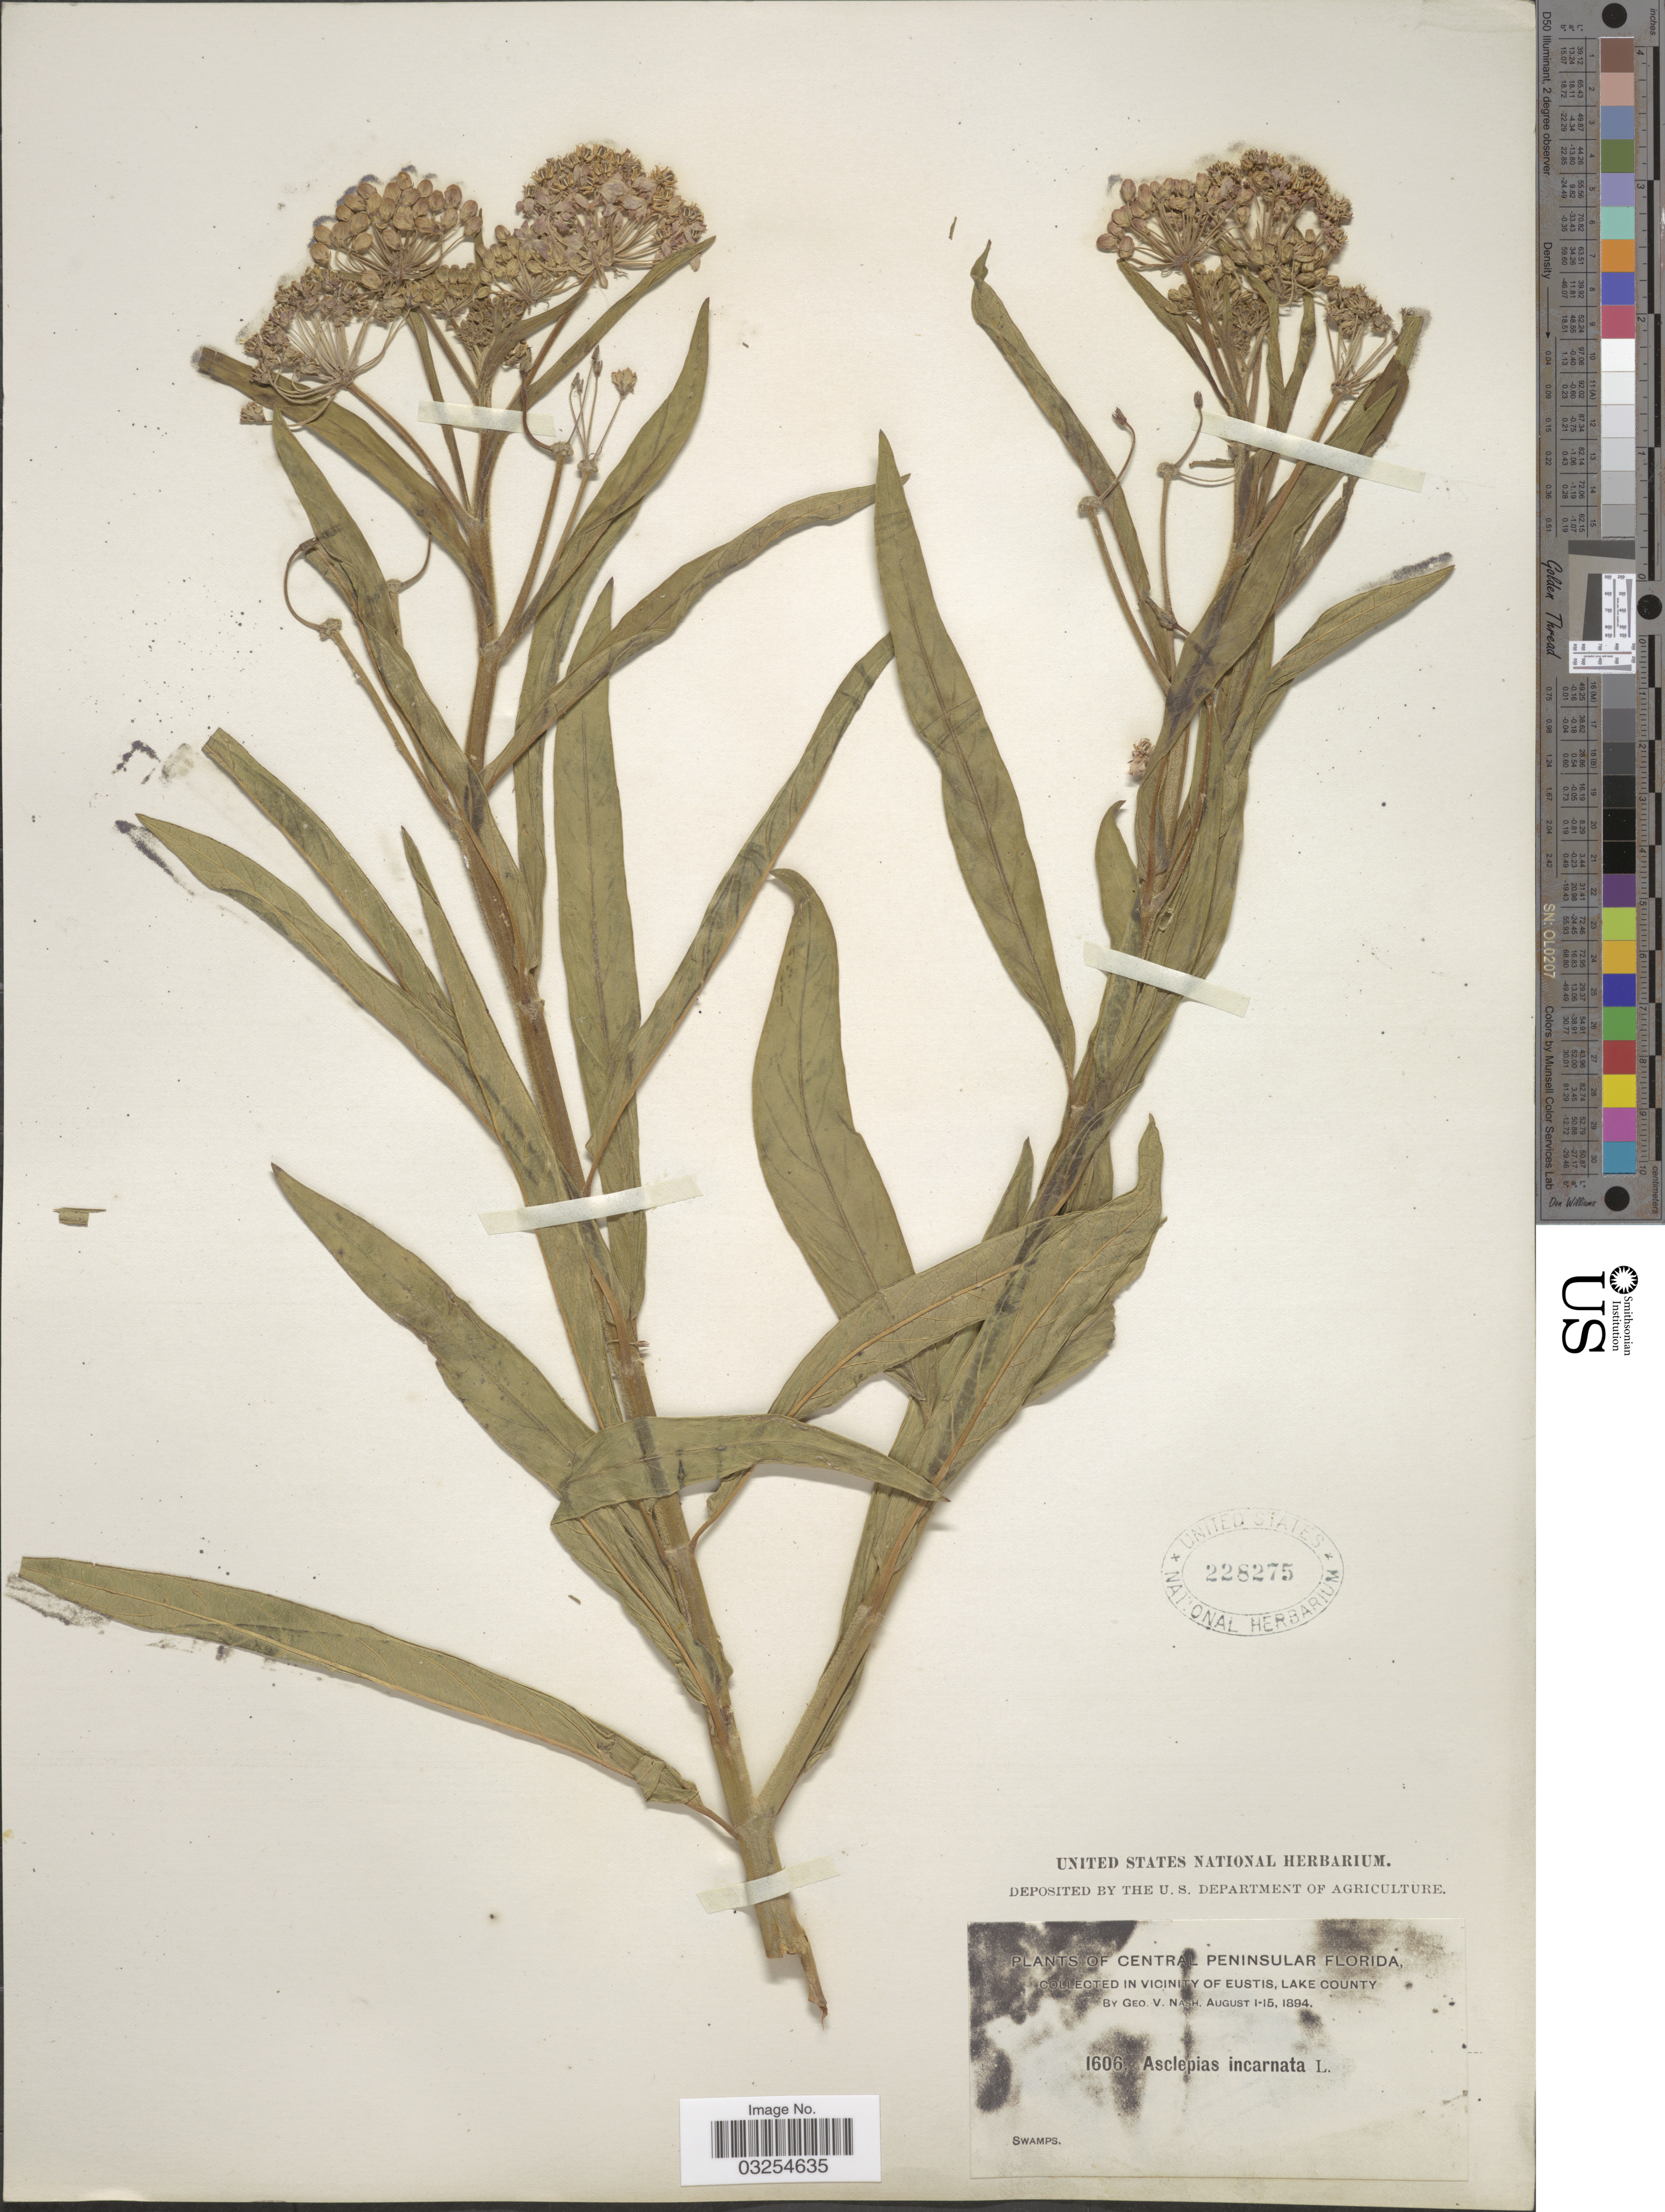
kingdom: Plantae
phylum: Tracheophyta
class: Magnoliopsida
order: Gentianales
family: Apocynaceae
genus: Asclepias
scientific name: Asclepias incarnata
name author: L.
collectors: G. V. Nash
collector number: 1606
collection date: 1894-08-01/1894-08-15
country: United States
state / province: Florida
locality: Central Peninsular Florida, collected in vicinity of Eustis, Lake County.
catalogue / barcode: US 228275